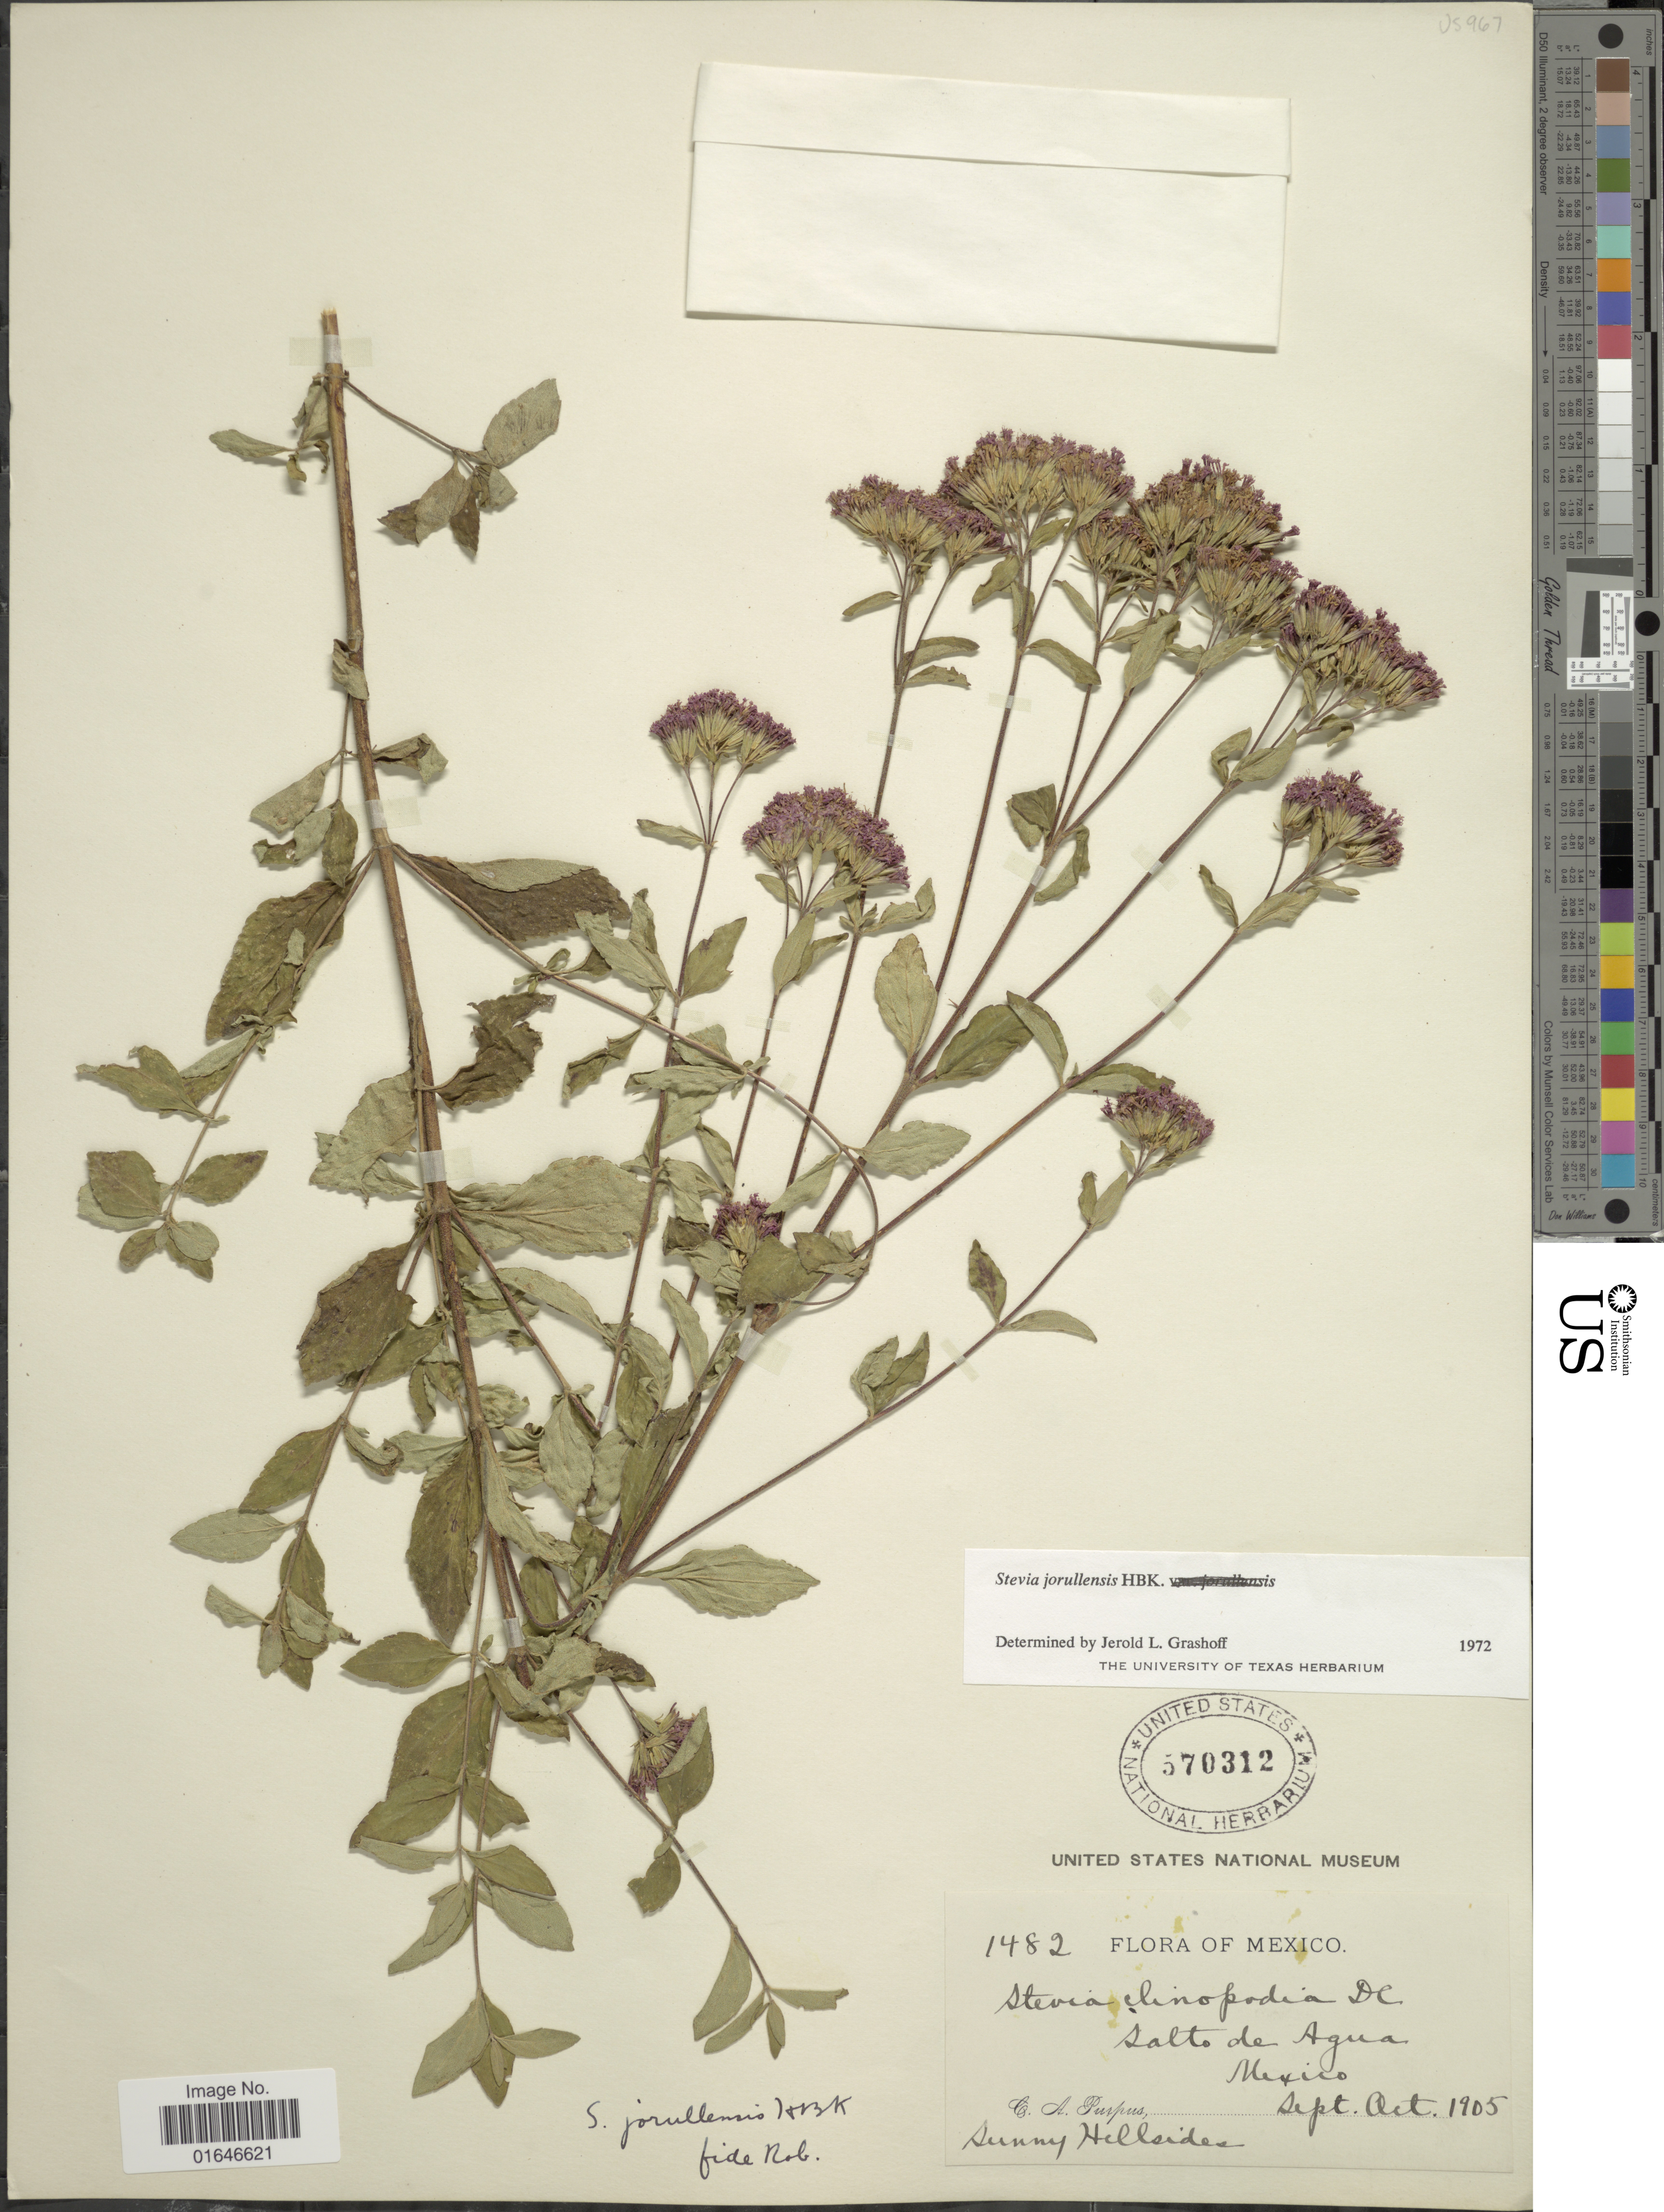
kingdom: Plantae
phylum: Tracheophyta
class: Magnoliopsida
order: Asterales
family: Asteraceae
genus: Stevia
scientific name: Stevia jorullensis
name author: Kunth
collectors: C. A. Purpus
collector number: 1482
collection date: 1905-09/1905-10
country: Mexico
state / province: México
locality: Salto de Agua, Mexico, sunny hillsides.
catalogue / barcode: US 570312